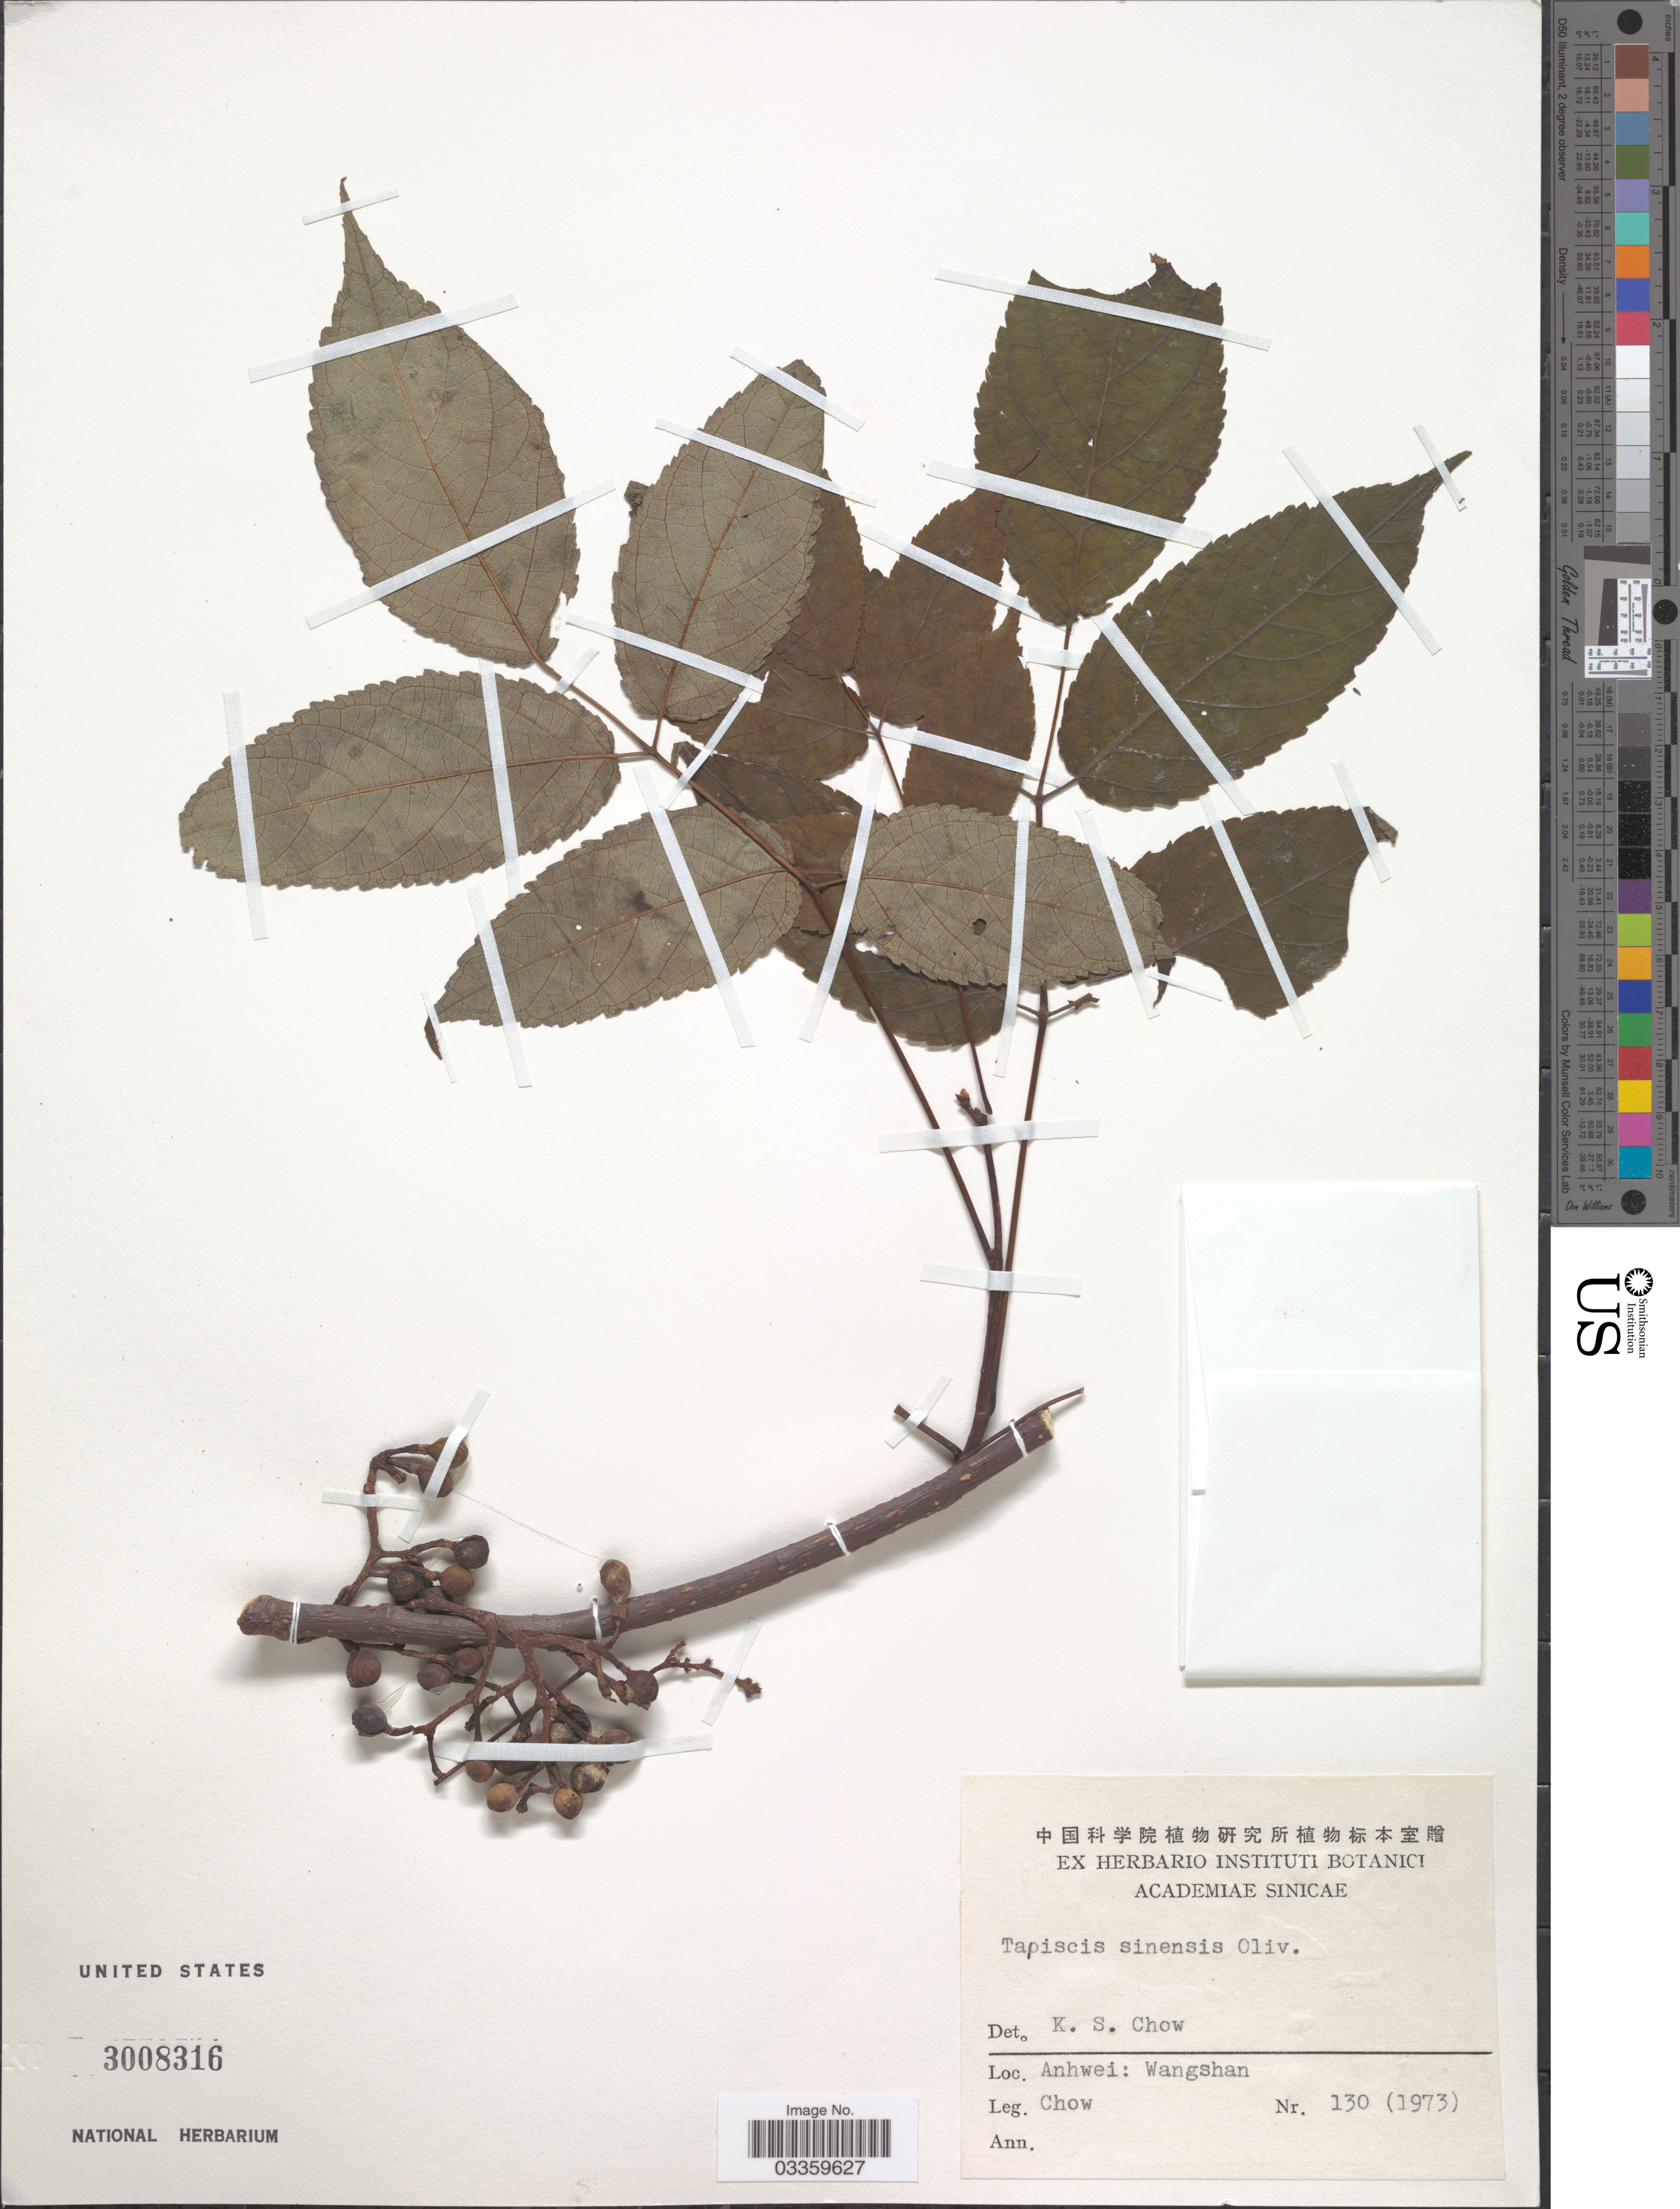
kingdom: Plantae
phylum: Tracheophyta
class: Magnoliopsida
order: Huerteales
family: Tapisciaceae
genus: Tapiscia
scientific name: Tapiscia sinensis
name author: Oliv.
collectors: Chow, --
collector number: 130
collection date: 1973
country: China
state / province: Anhui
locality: Anhwei: Wangshan.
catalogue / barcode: US 3008316